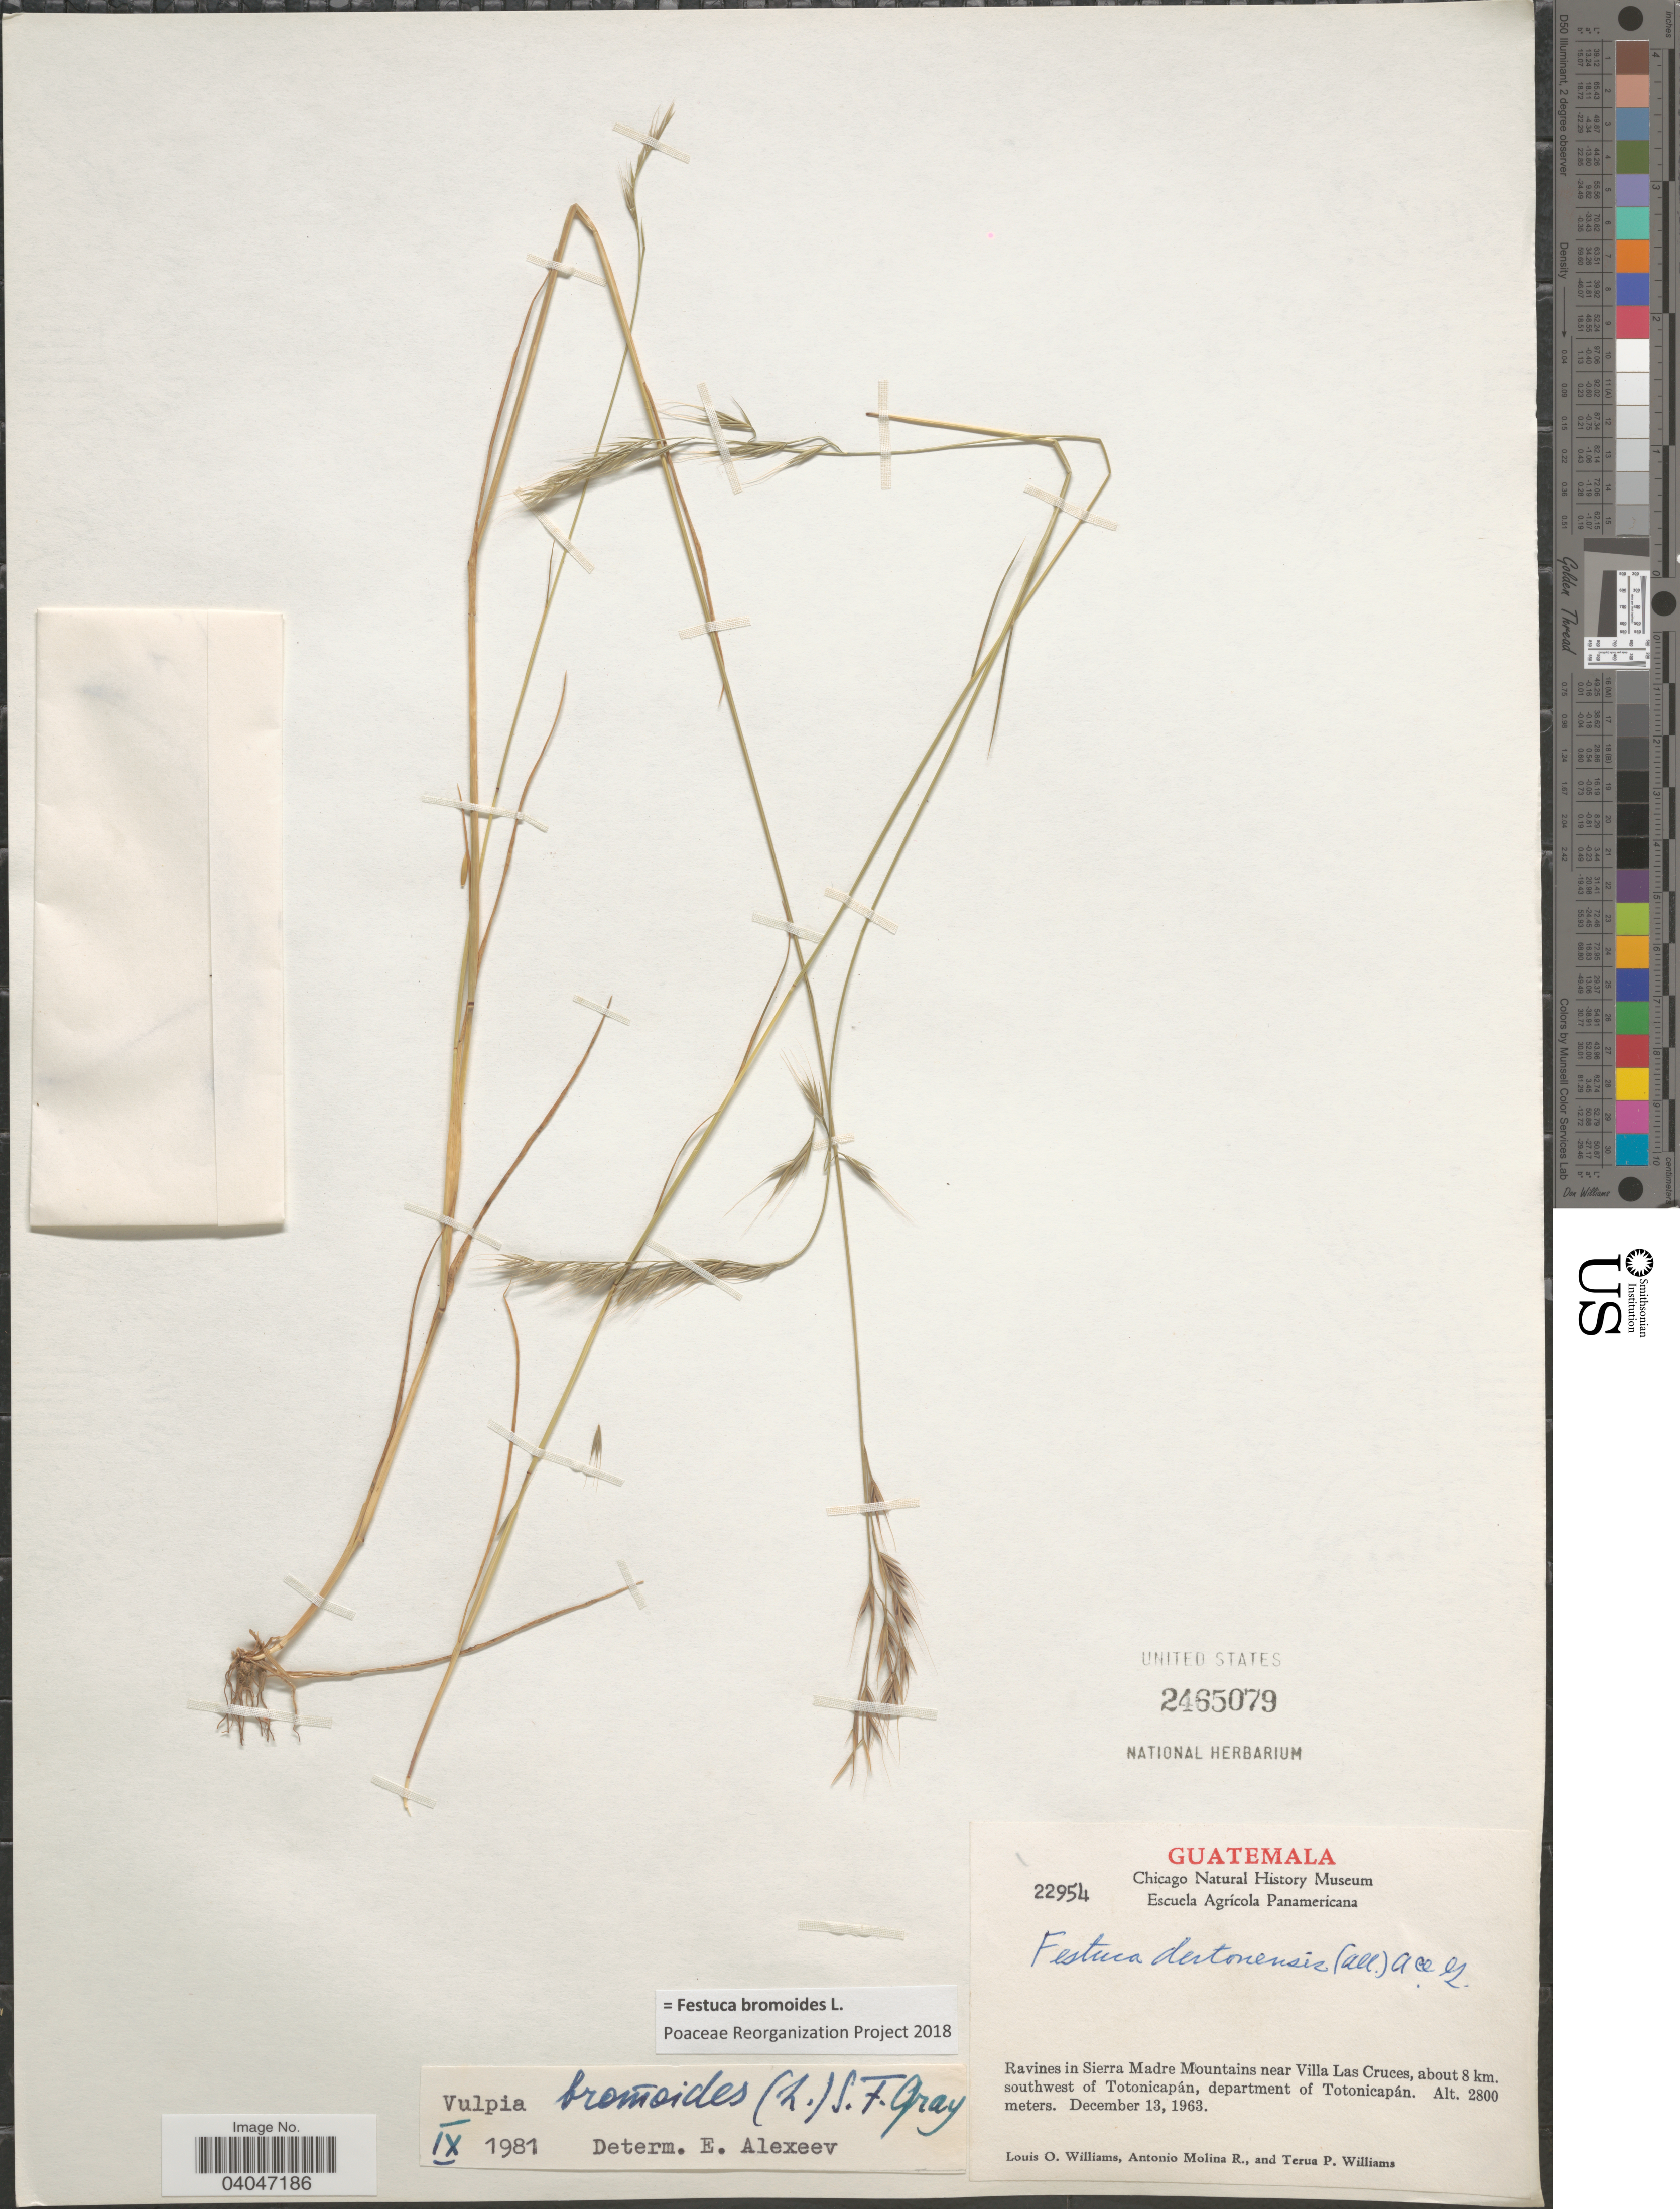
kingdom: Plantae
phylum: Tracheophyta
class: Liliopsida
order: Poales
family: Poaceae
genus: Festuca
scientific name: Festuca bromoides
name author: L.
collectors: L. O. Williams, A. Molina R. & T. Williams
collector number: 22954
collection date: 1963-12-13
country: Guatemala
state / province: Totonicapan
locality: Ravines in Sierra Madre Mointains near Villa Las Cruces, about 8 km. southwest of Totonicapán, department of Totonicapán.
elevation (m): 2800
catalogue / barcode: US 2465079